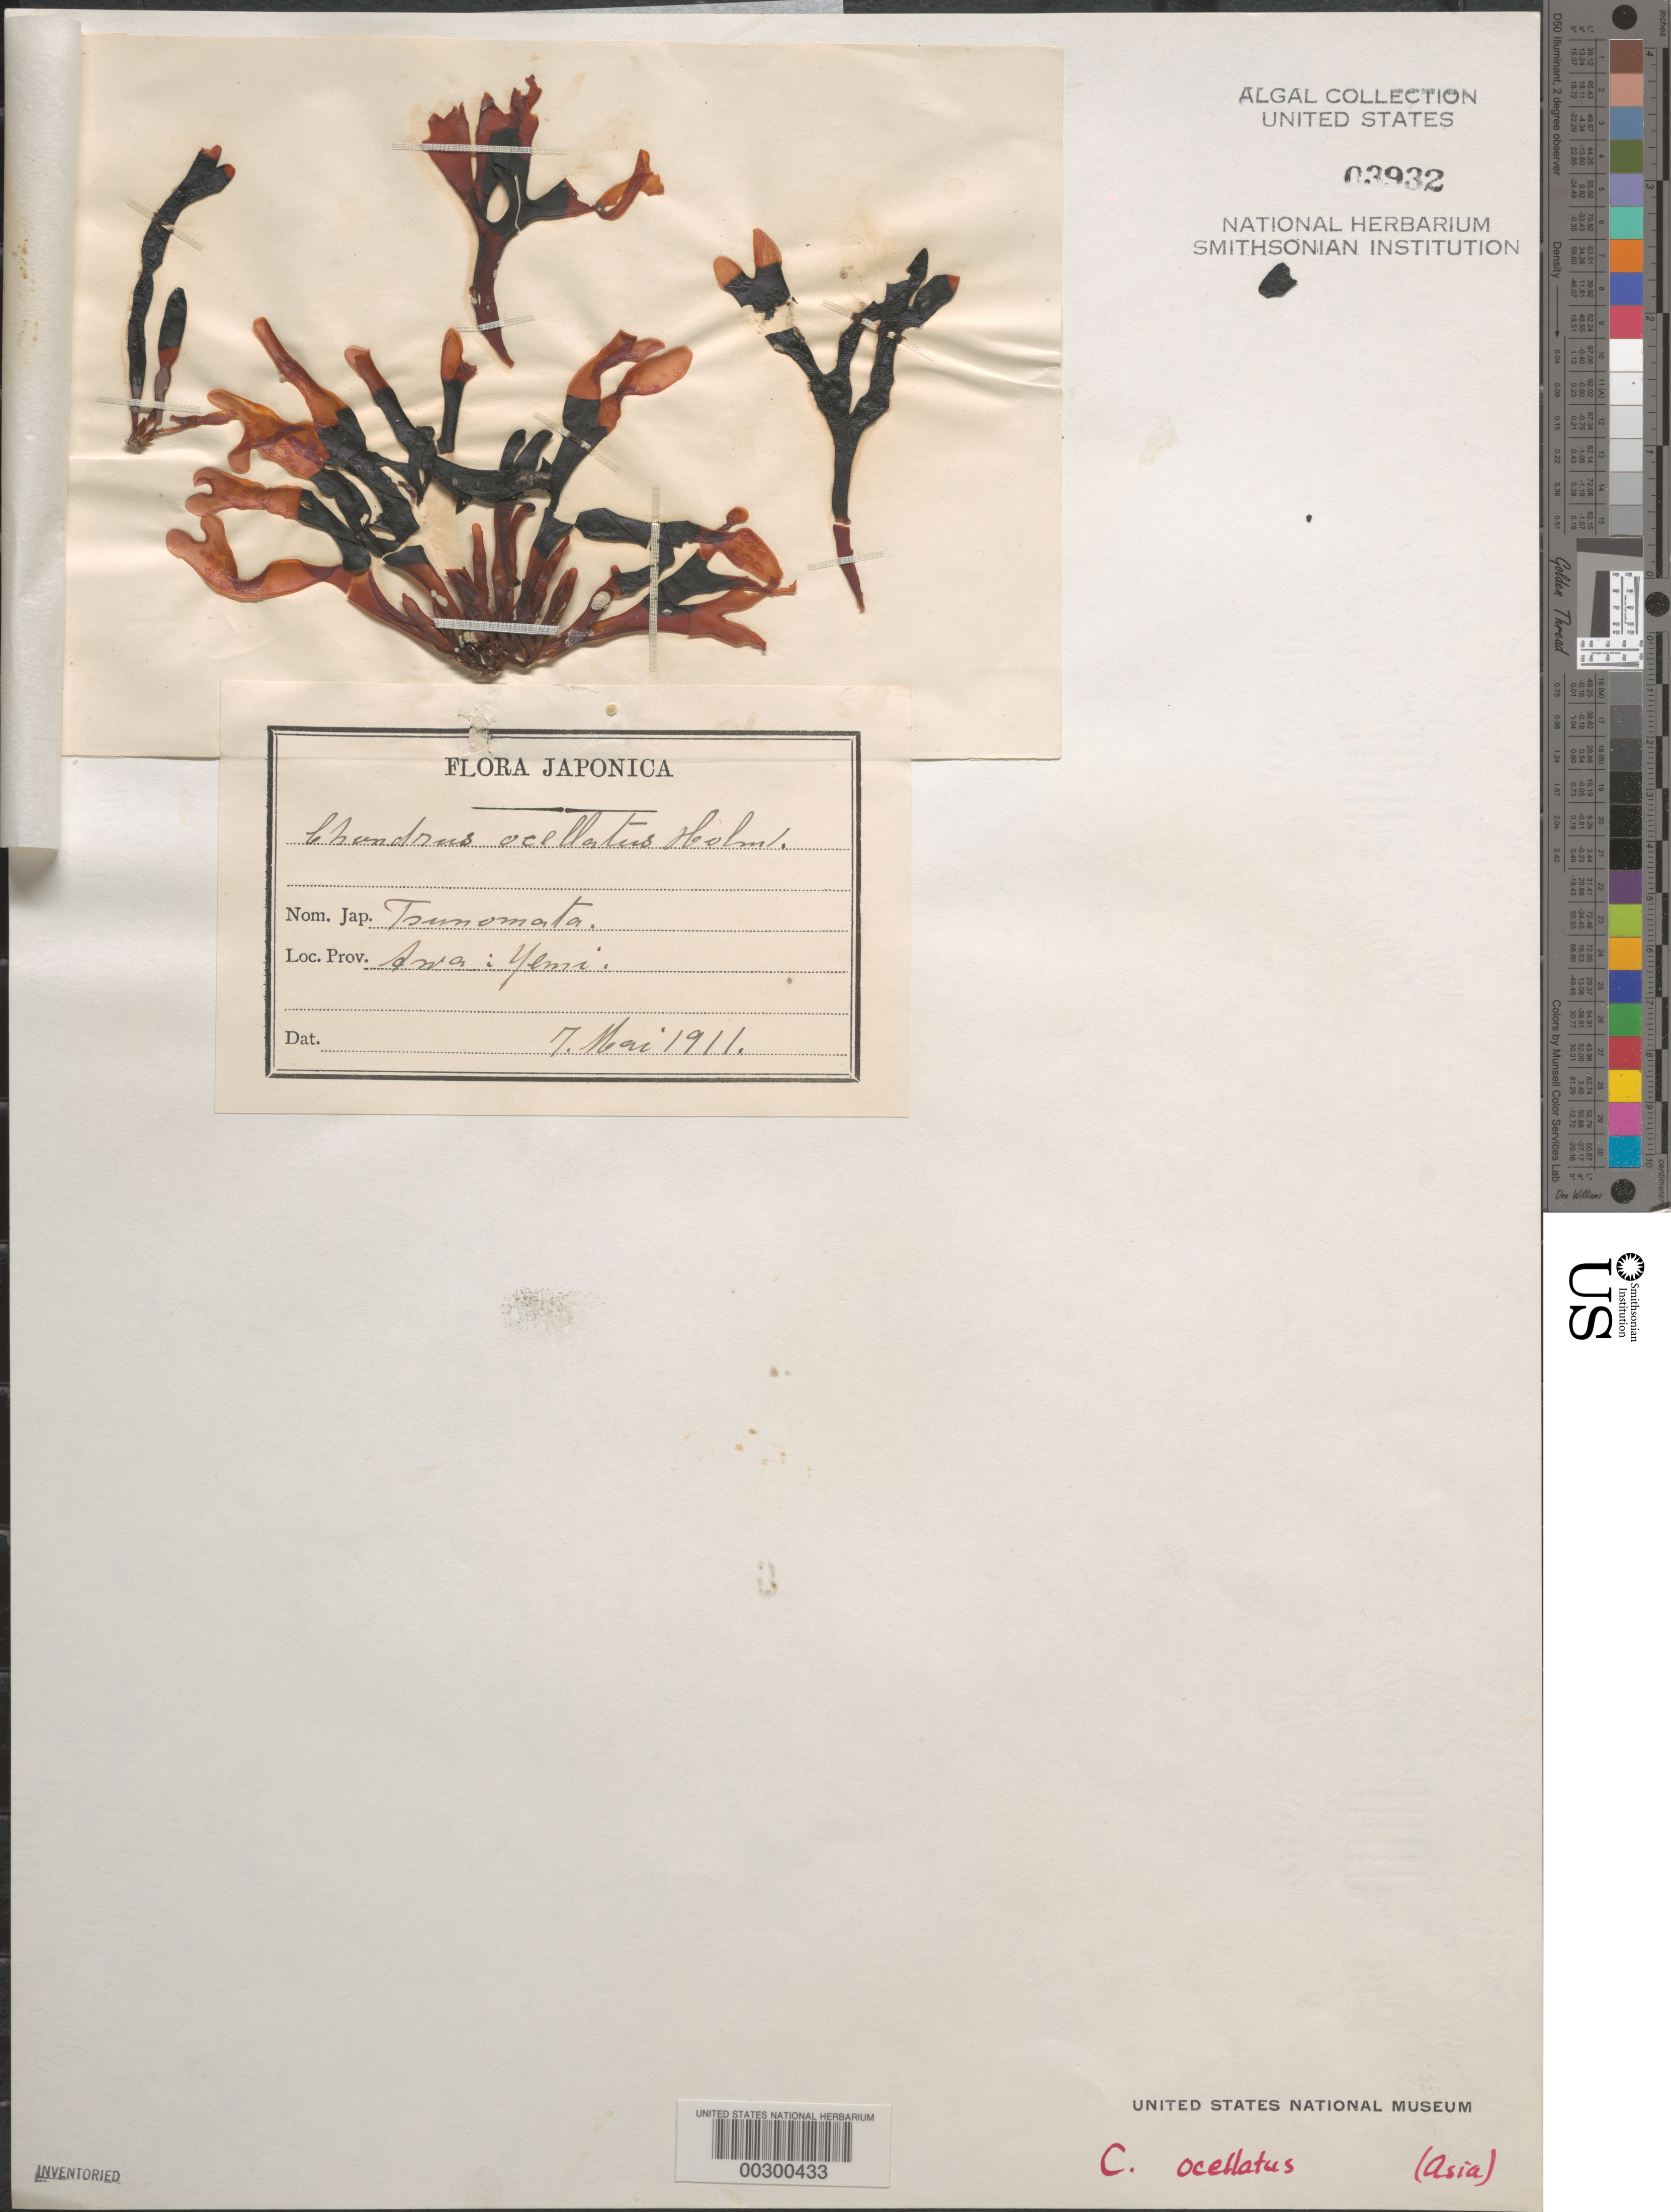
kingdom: Plantae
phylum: Rhodophyta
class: Florideophyceae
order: Gigartinales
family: Gigartinaceae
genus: Chondrus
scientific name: Chondrus ocellatus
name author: Holmes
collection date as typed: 07 May 1911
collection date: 1911-05-07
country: Japan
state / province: Tiba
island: Honshu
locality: Emi (Yemi)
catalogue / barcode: US 3932